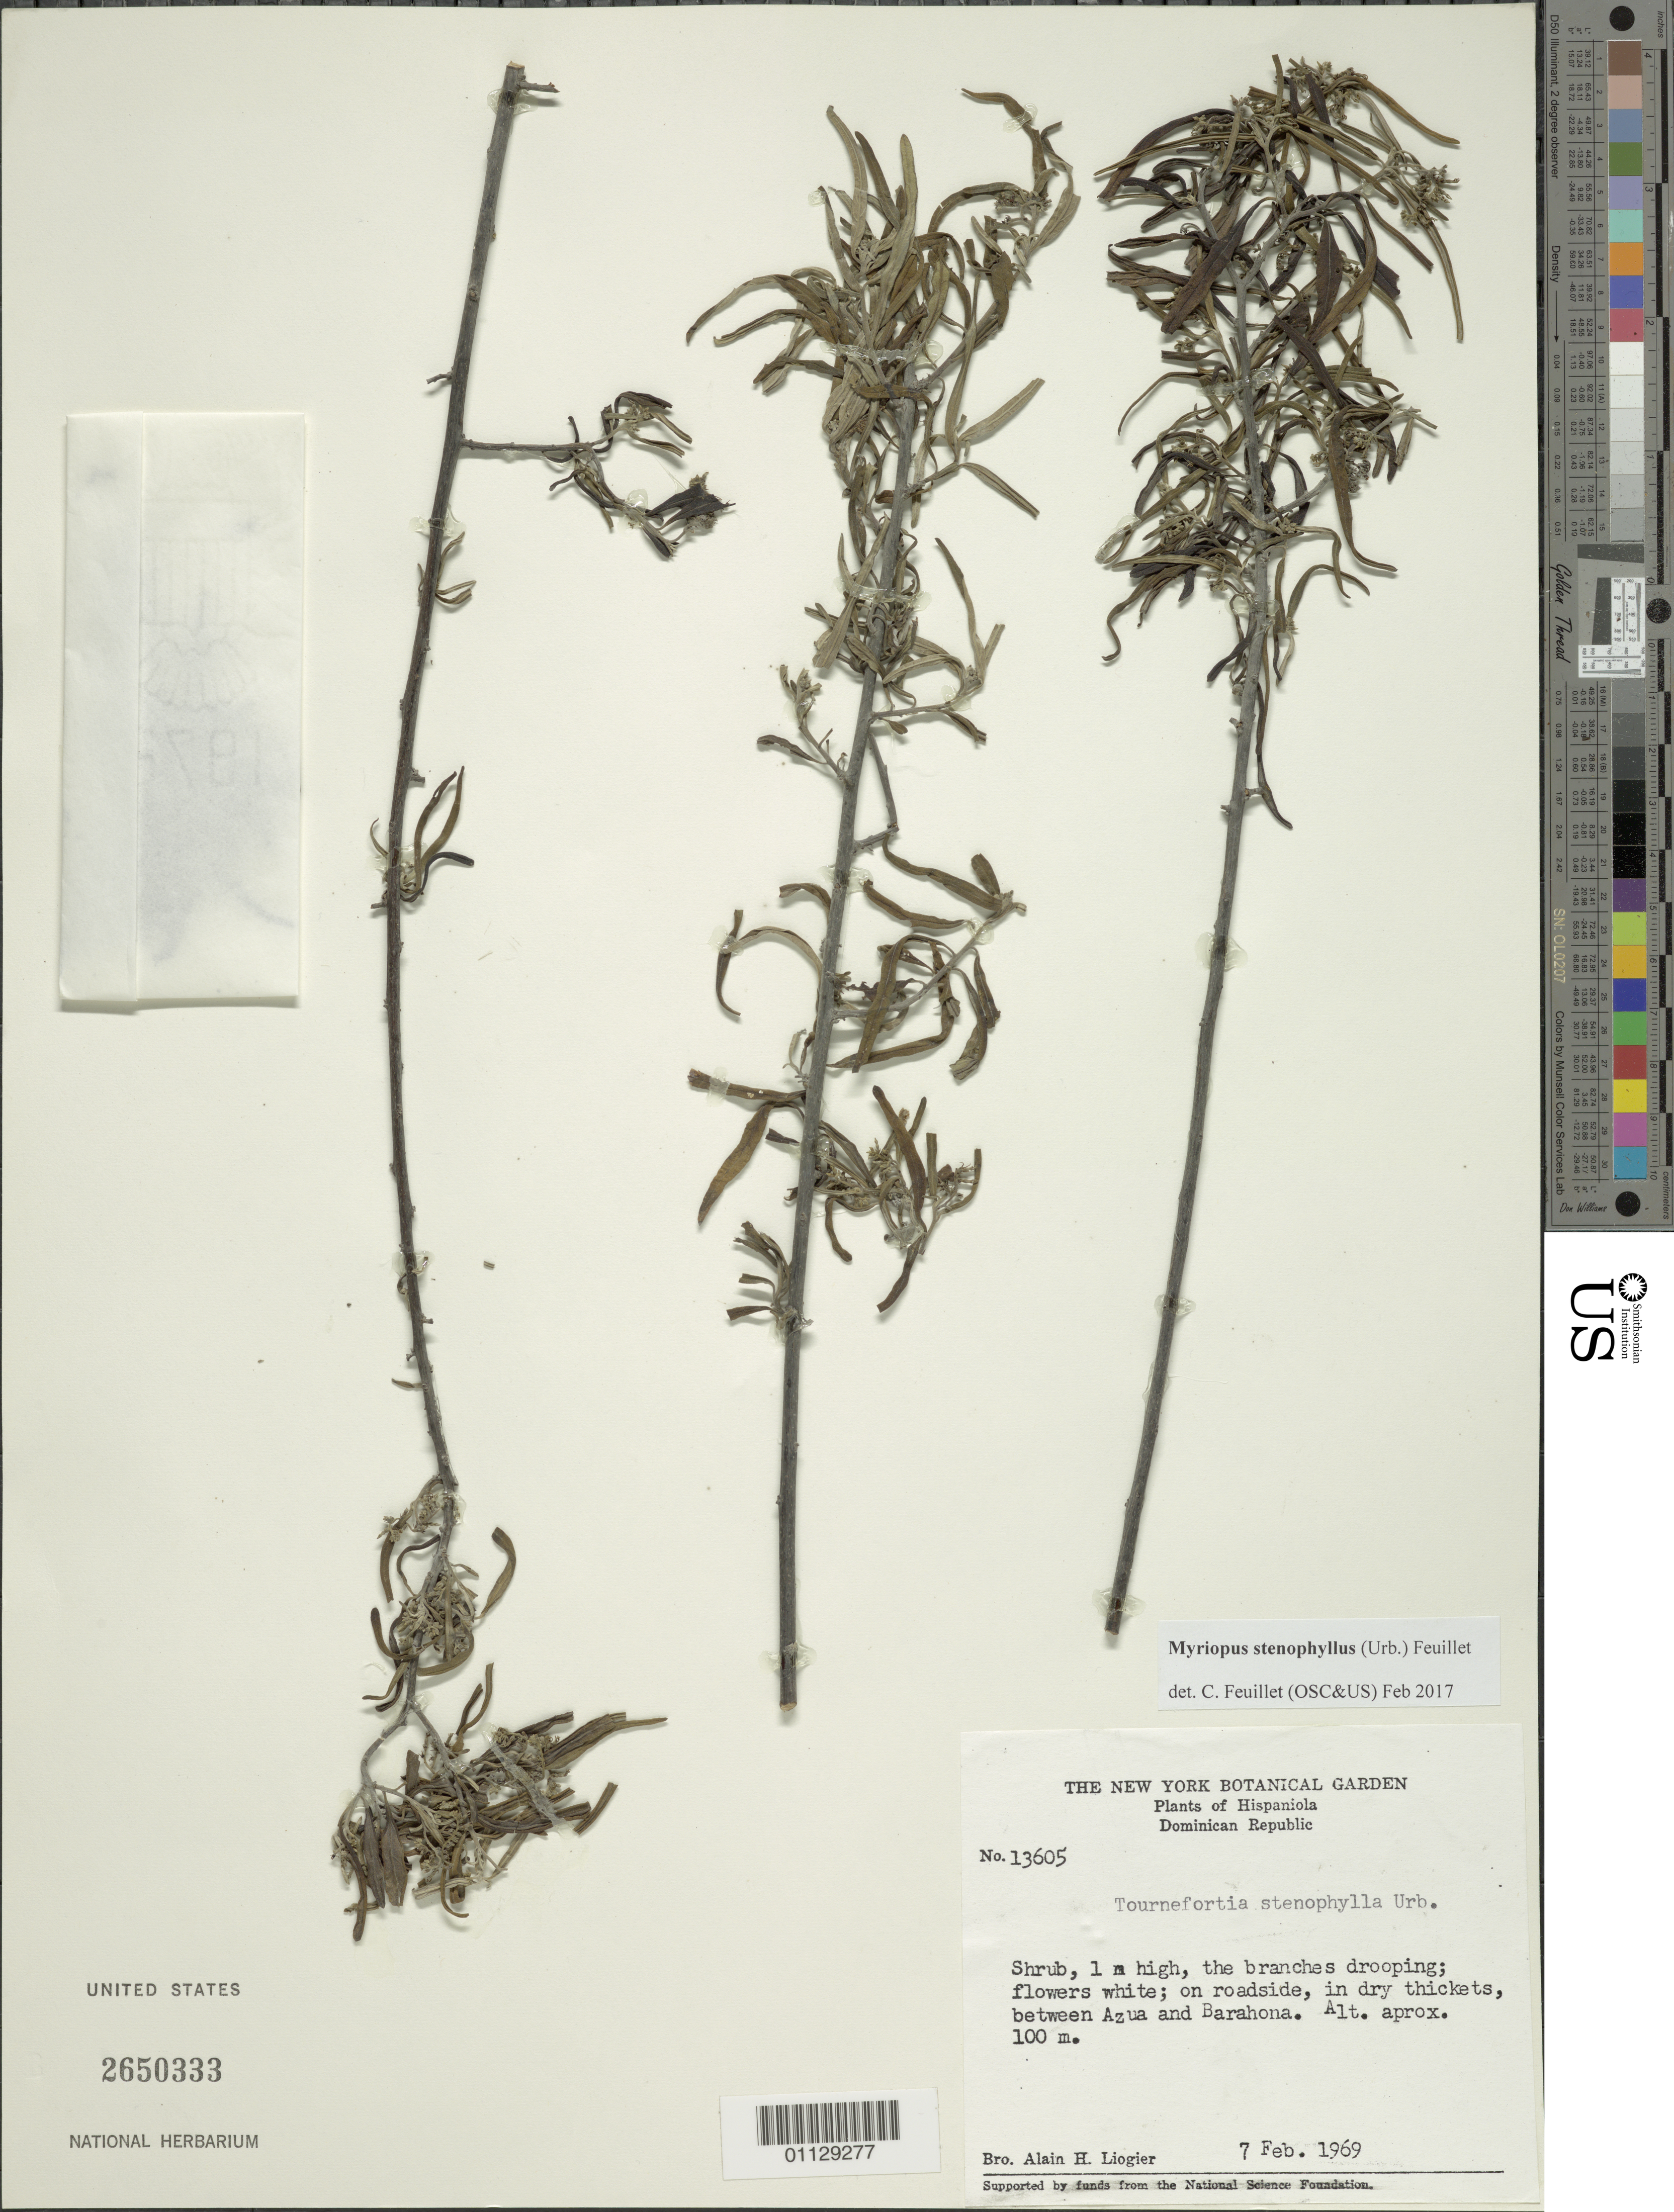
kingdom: Plantae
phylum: Tracheophyta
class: Magnoliopsida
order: Boraginales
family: Heliotropiaceae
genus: Myriopus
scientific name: Myriopus stenophyllus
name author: (Urb.) Feuillet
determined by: Feuillet, C.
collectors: A. H. Liogier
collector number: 13605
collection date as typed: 07 Feb 1969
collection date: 1969-02-07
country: Dominican Republic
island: Hispaniola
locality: Between Azua and Barahona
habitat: On roadside in dry thickets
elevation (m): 100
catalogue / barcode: US 2650333